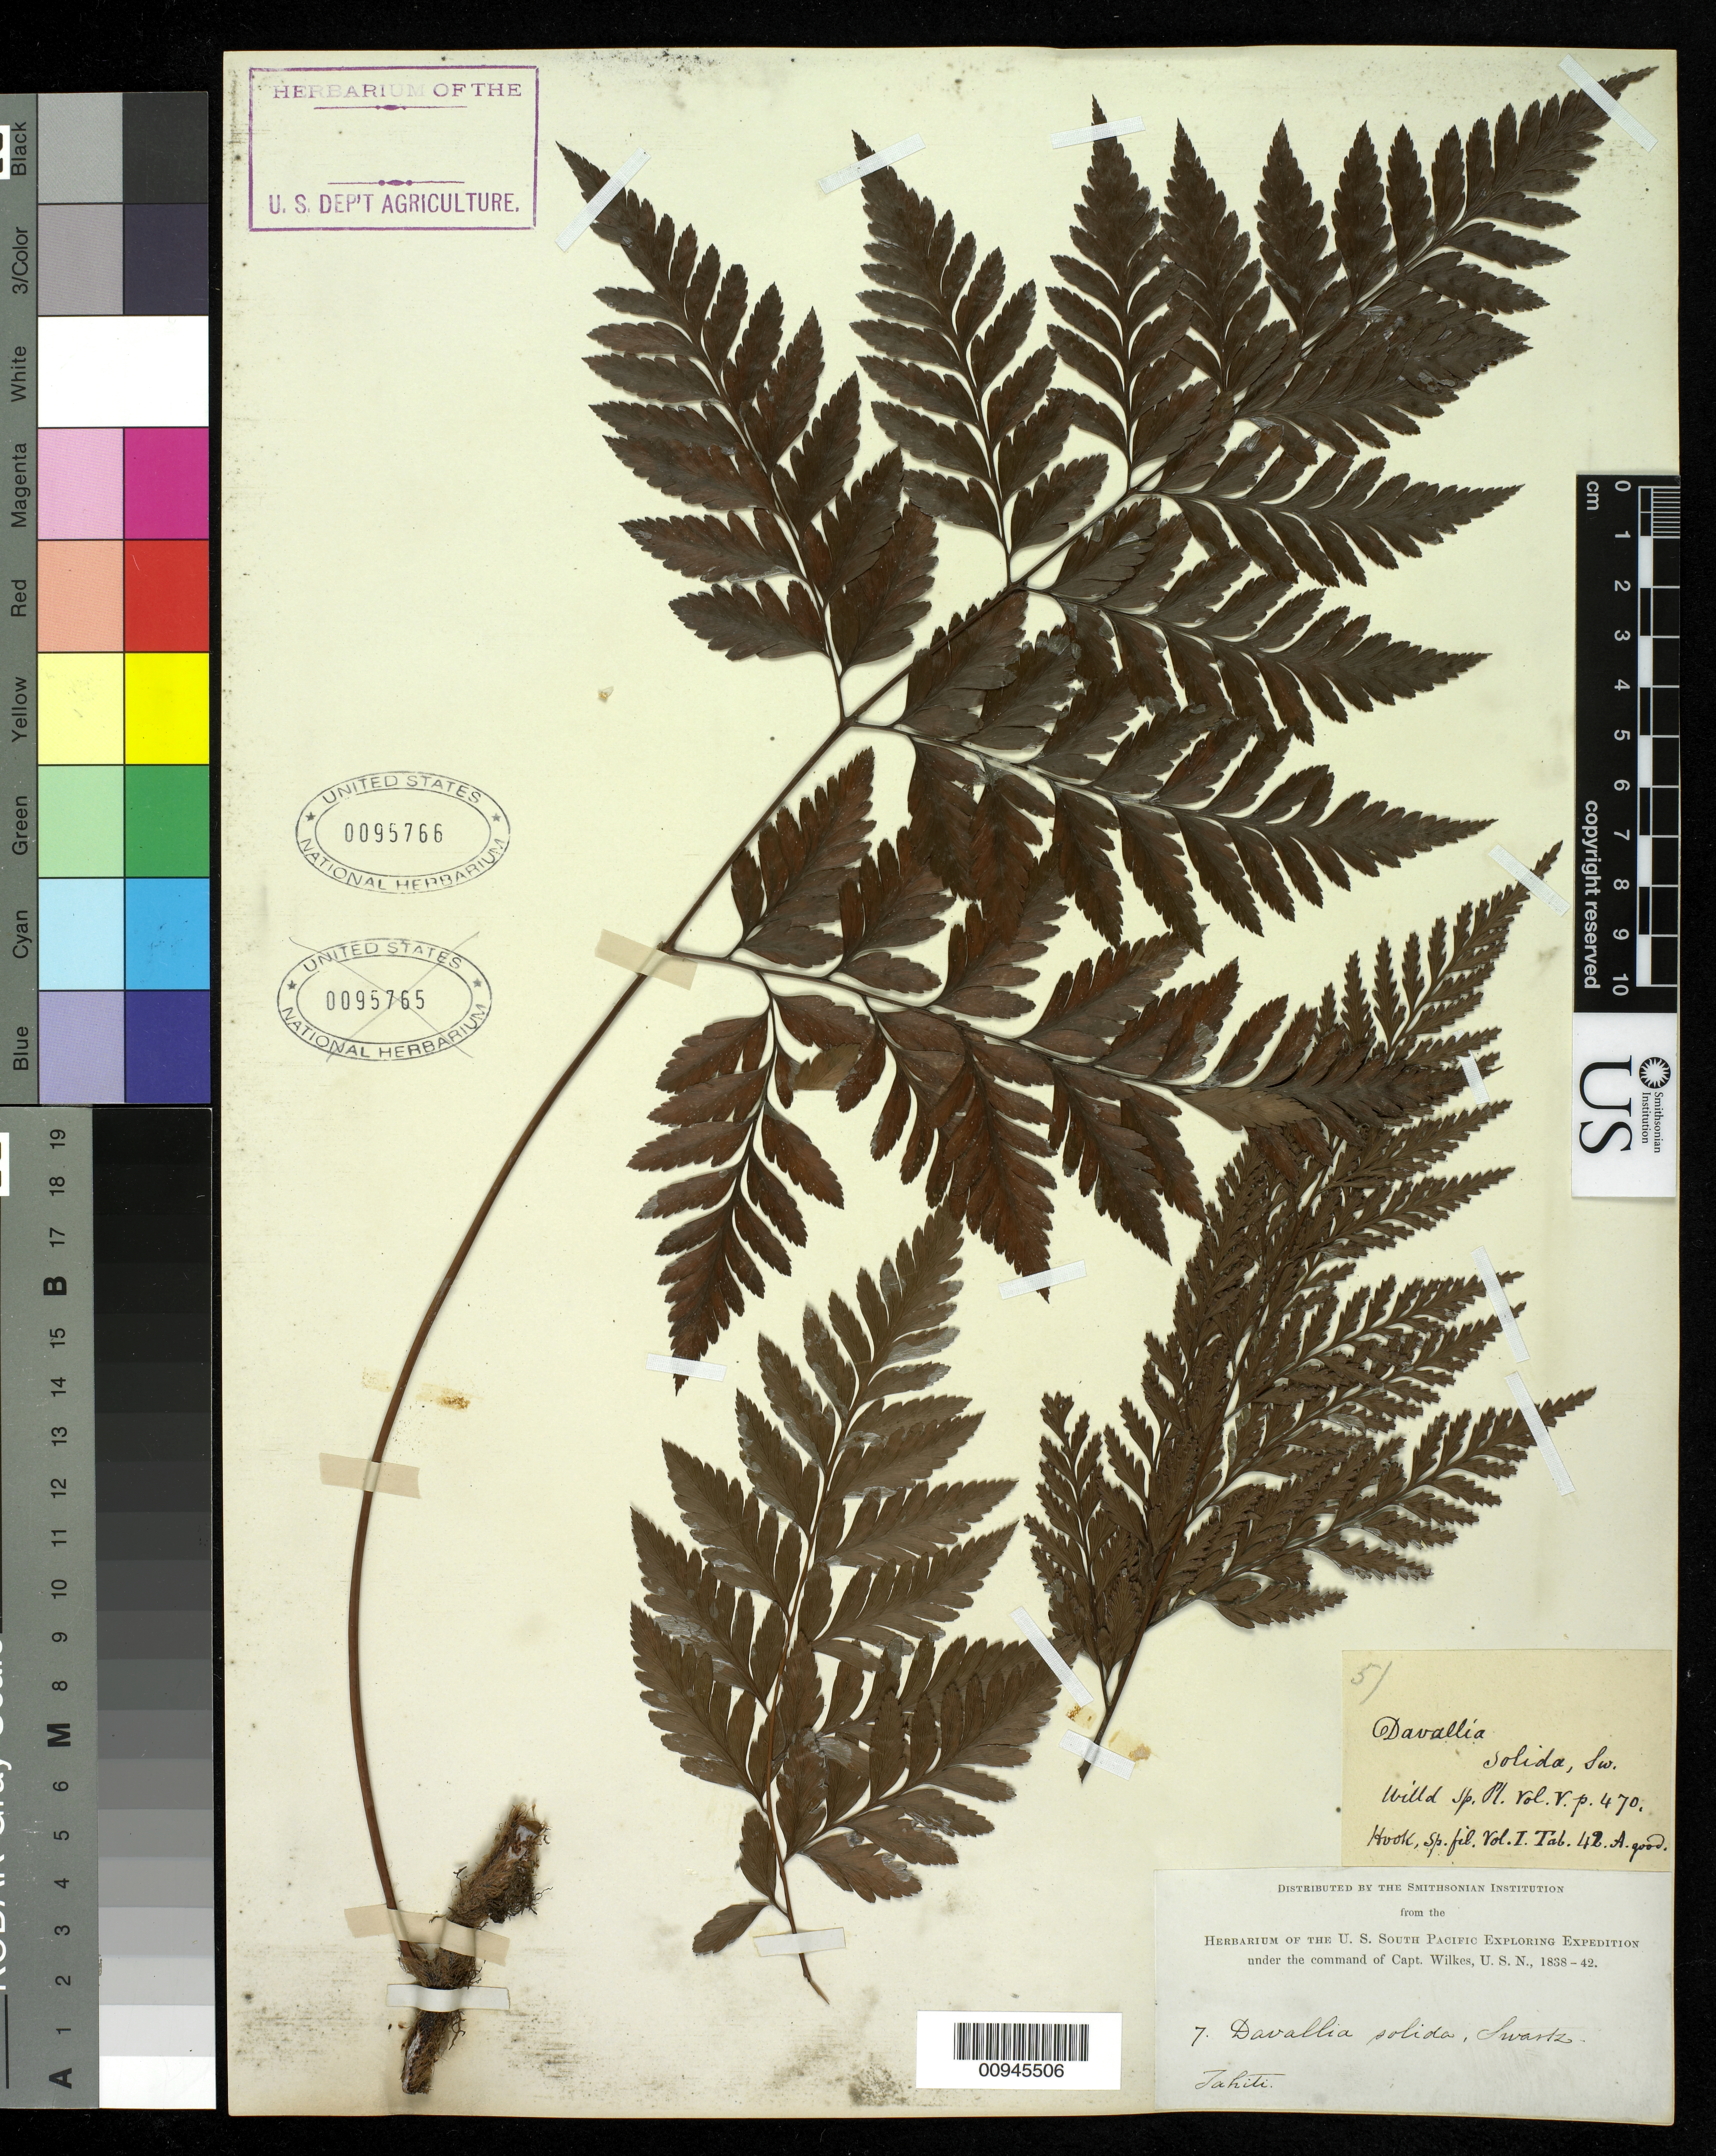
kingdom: Plantae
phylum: Tracheophyta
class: Polypodiopsida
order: Polypodiales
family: Davalliaceae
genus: Davallia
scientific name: Davallia solida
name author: (G. Forst.) Sw.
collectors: Wilkes Explor. Exped.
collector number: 7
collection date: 1838/1842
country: French Polynesia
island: Tahiti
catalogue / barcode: US 95766